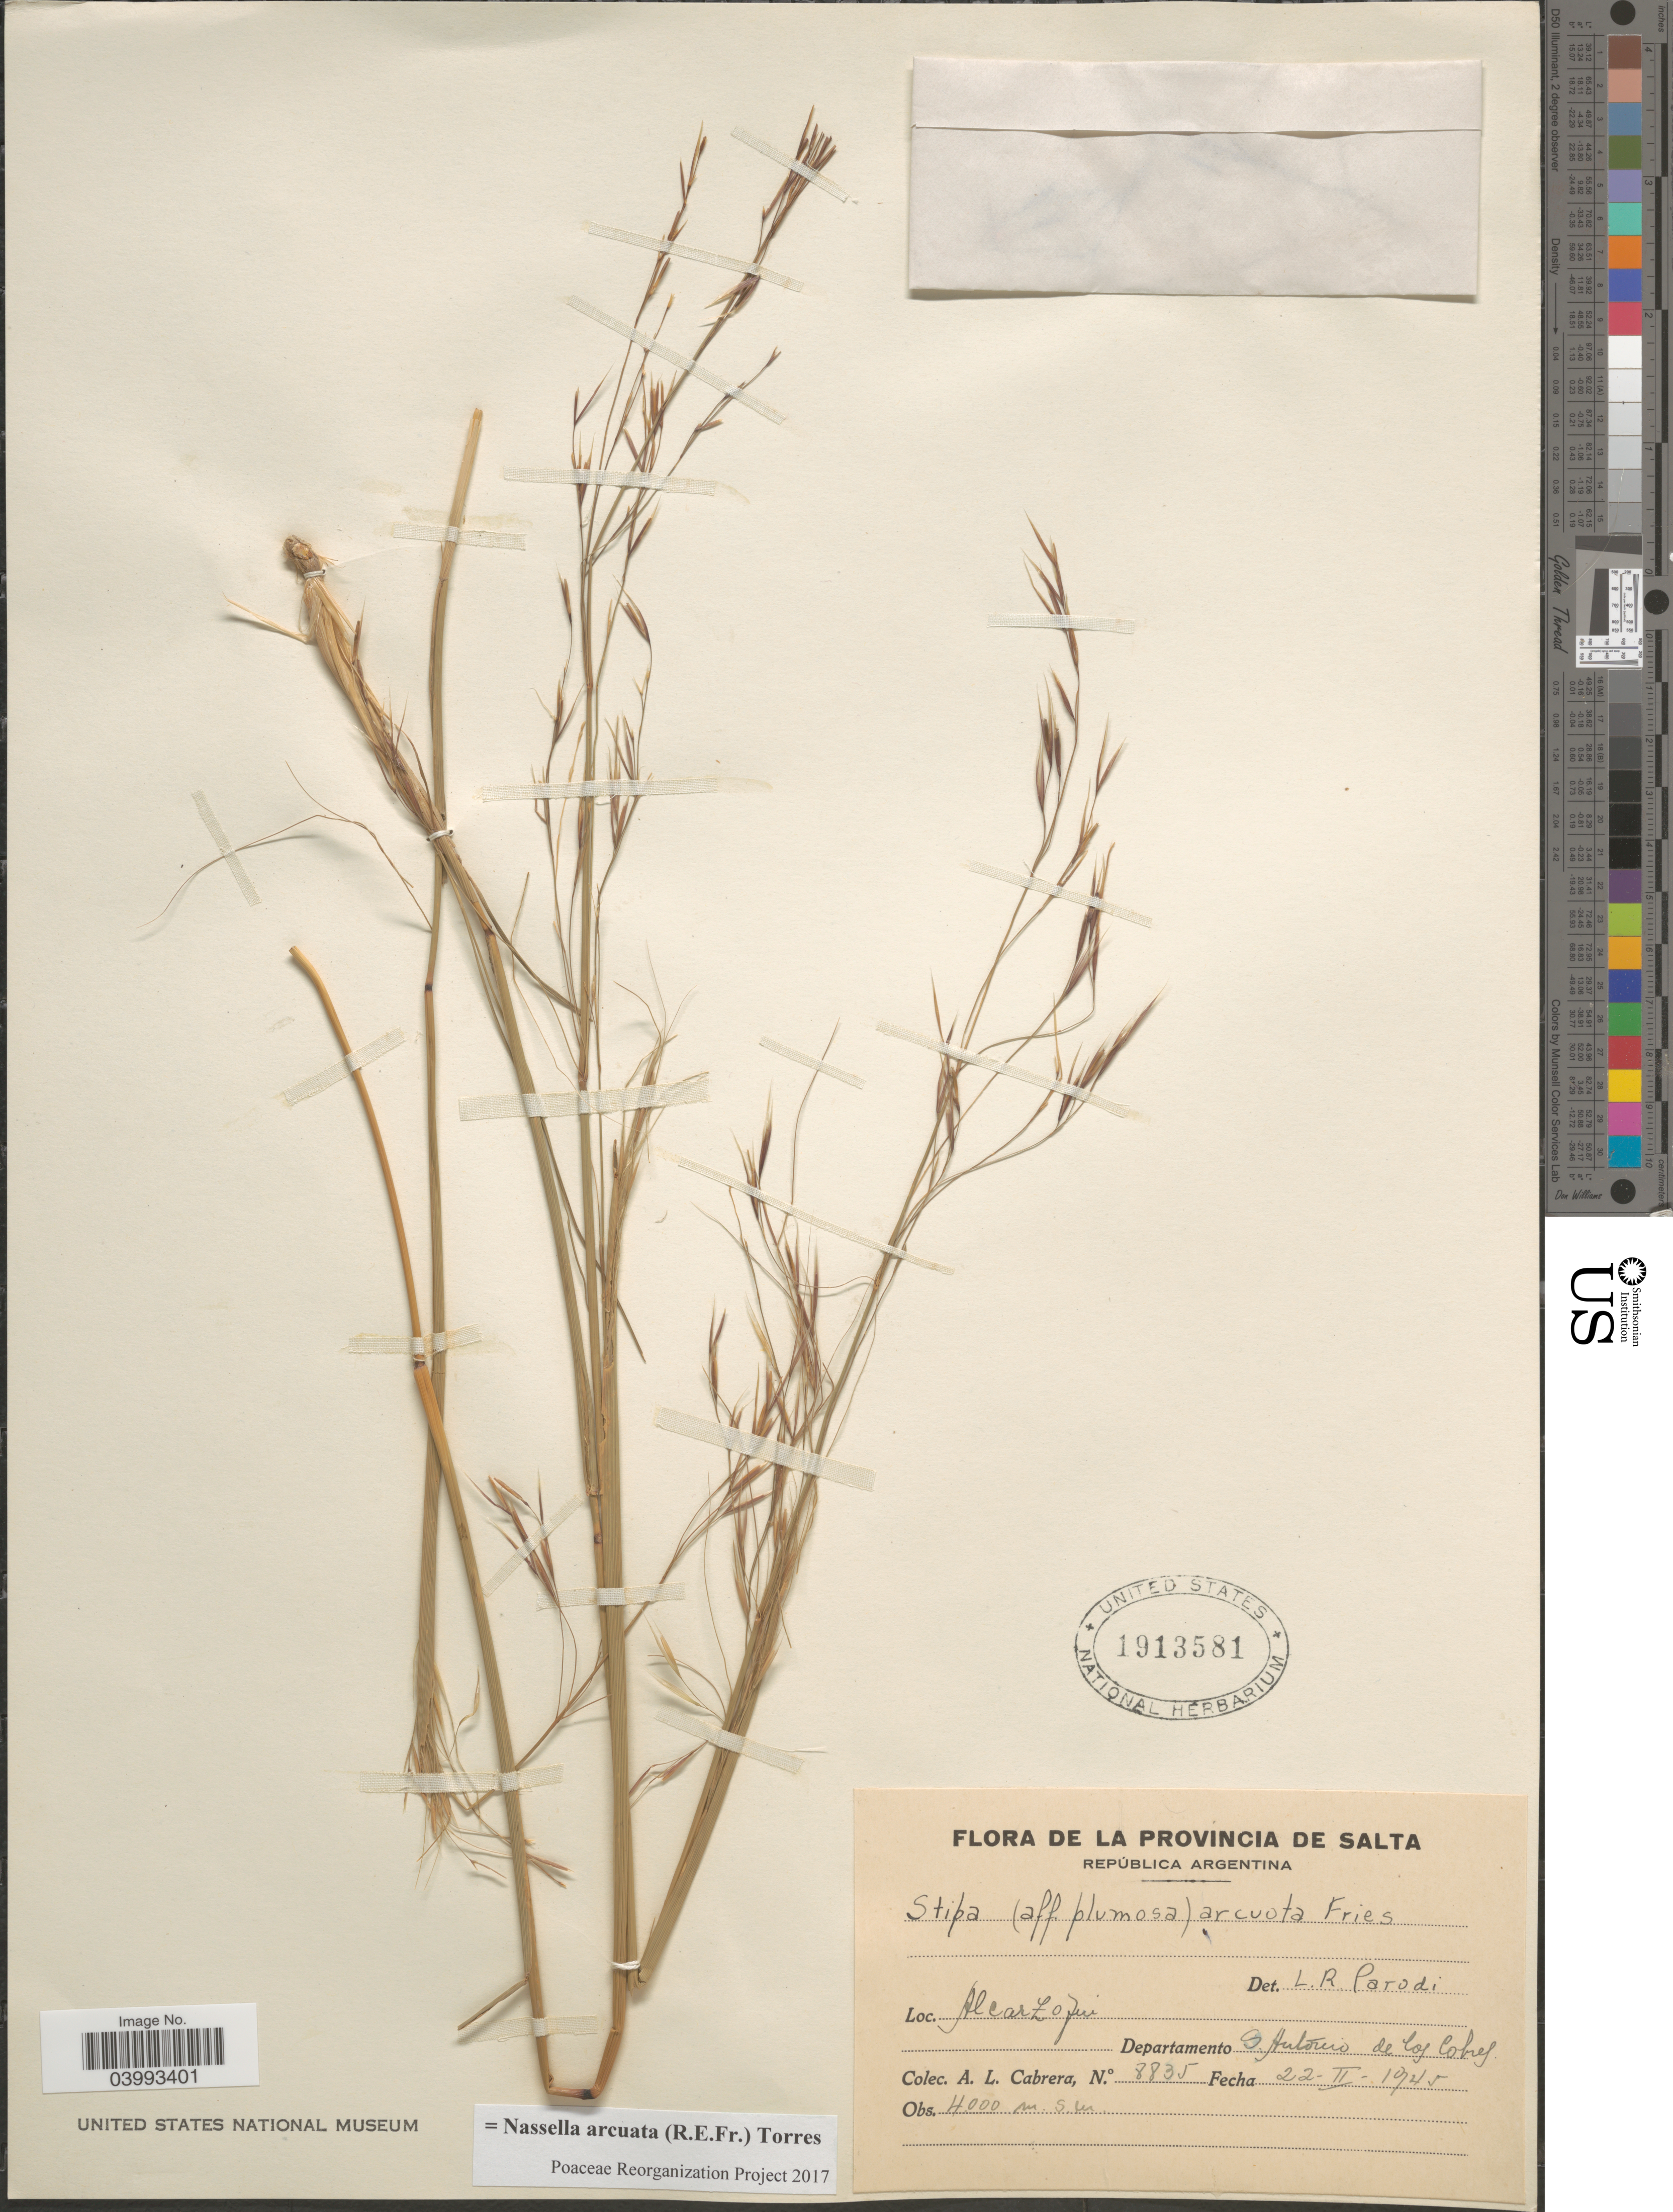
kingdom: Plantae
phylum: Tracheophyta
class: Liliopsida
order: Poales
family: Poaceae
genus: Nassella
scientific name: Nassella arcuata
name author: (R.E. Fr.) A.M. Torres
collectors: A. L. Cabrera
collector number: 8835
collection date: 1945-02-22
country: Argentina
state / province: Salta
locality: Alcarzoqui. Departamento S. Antonio de los Cobres.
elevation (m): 4000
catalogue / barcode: US 1913581